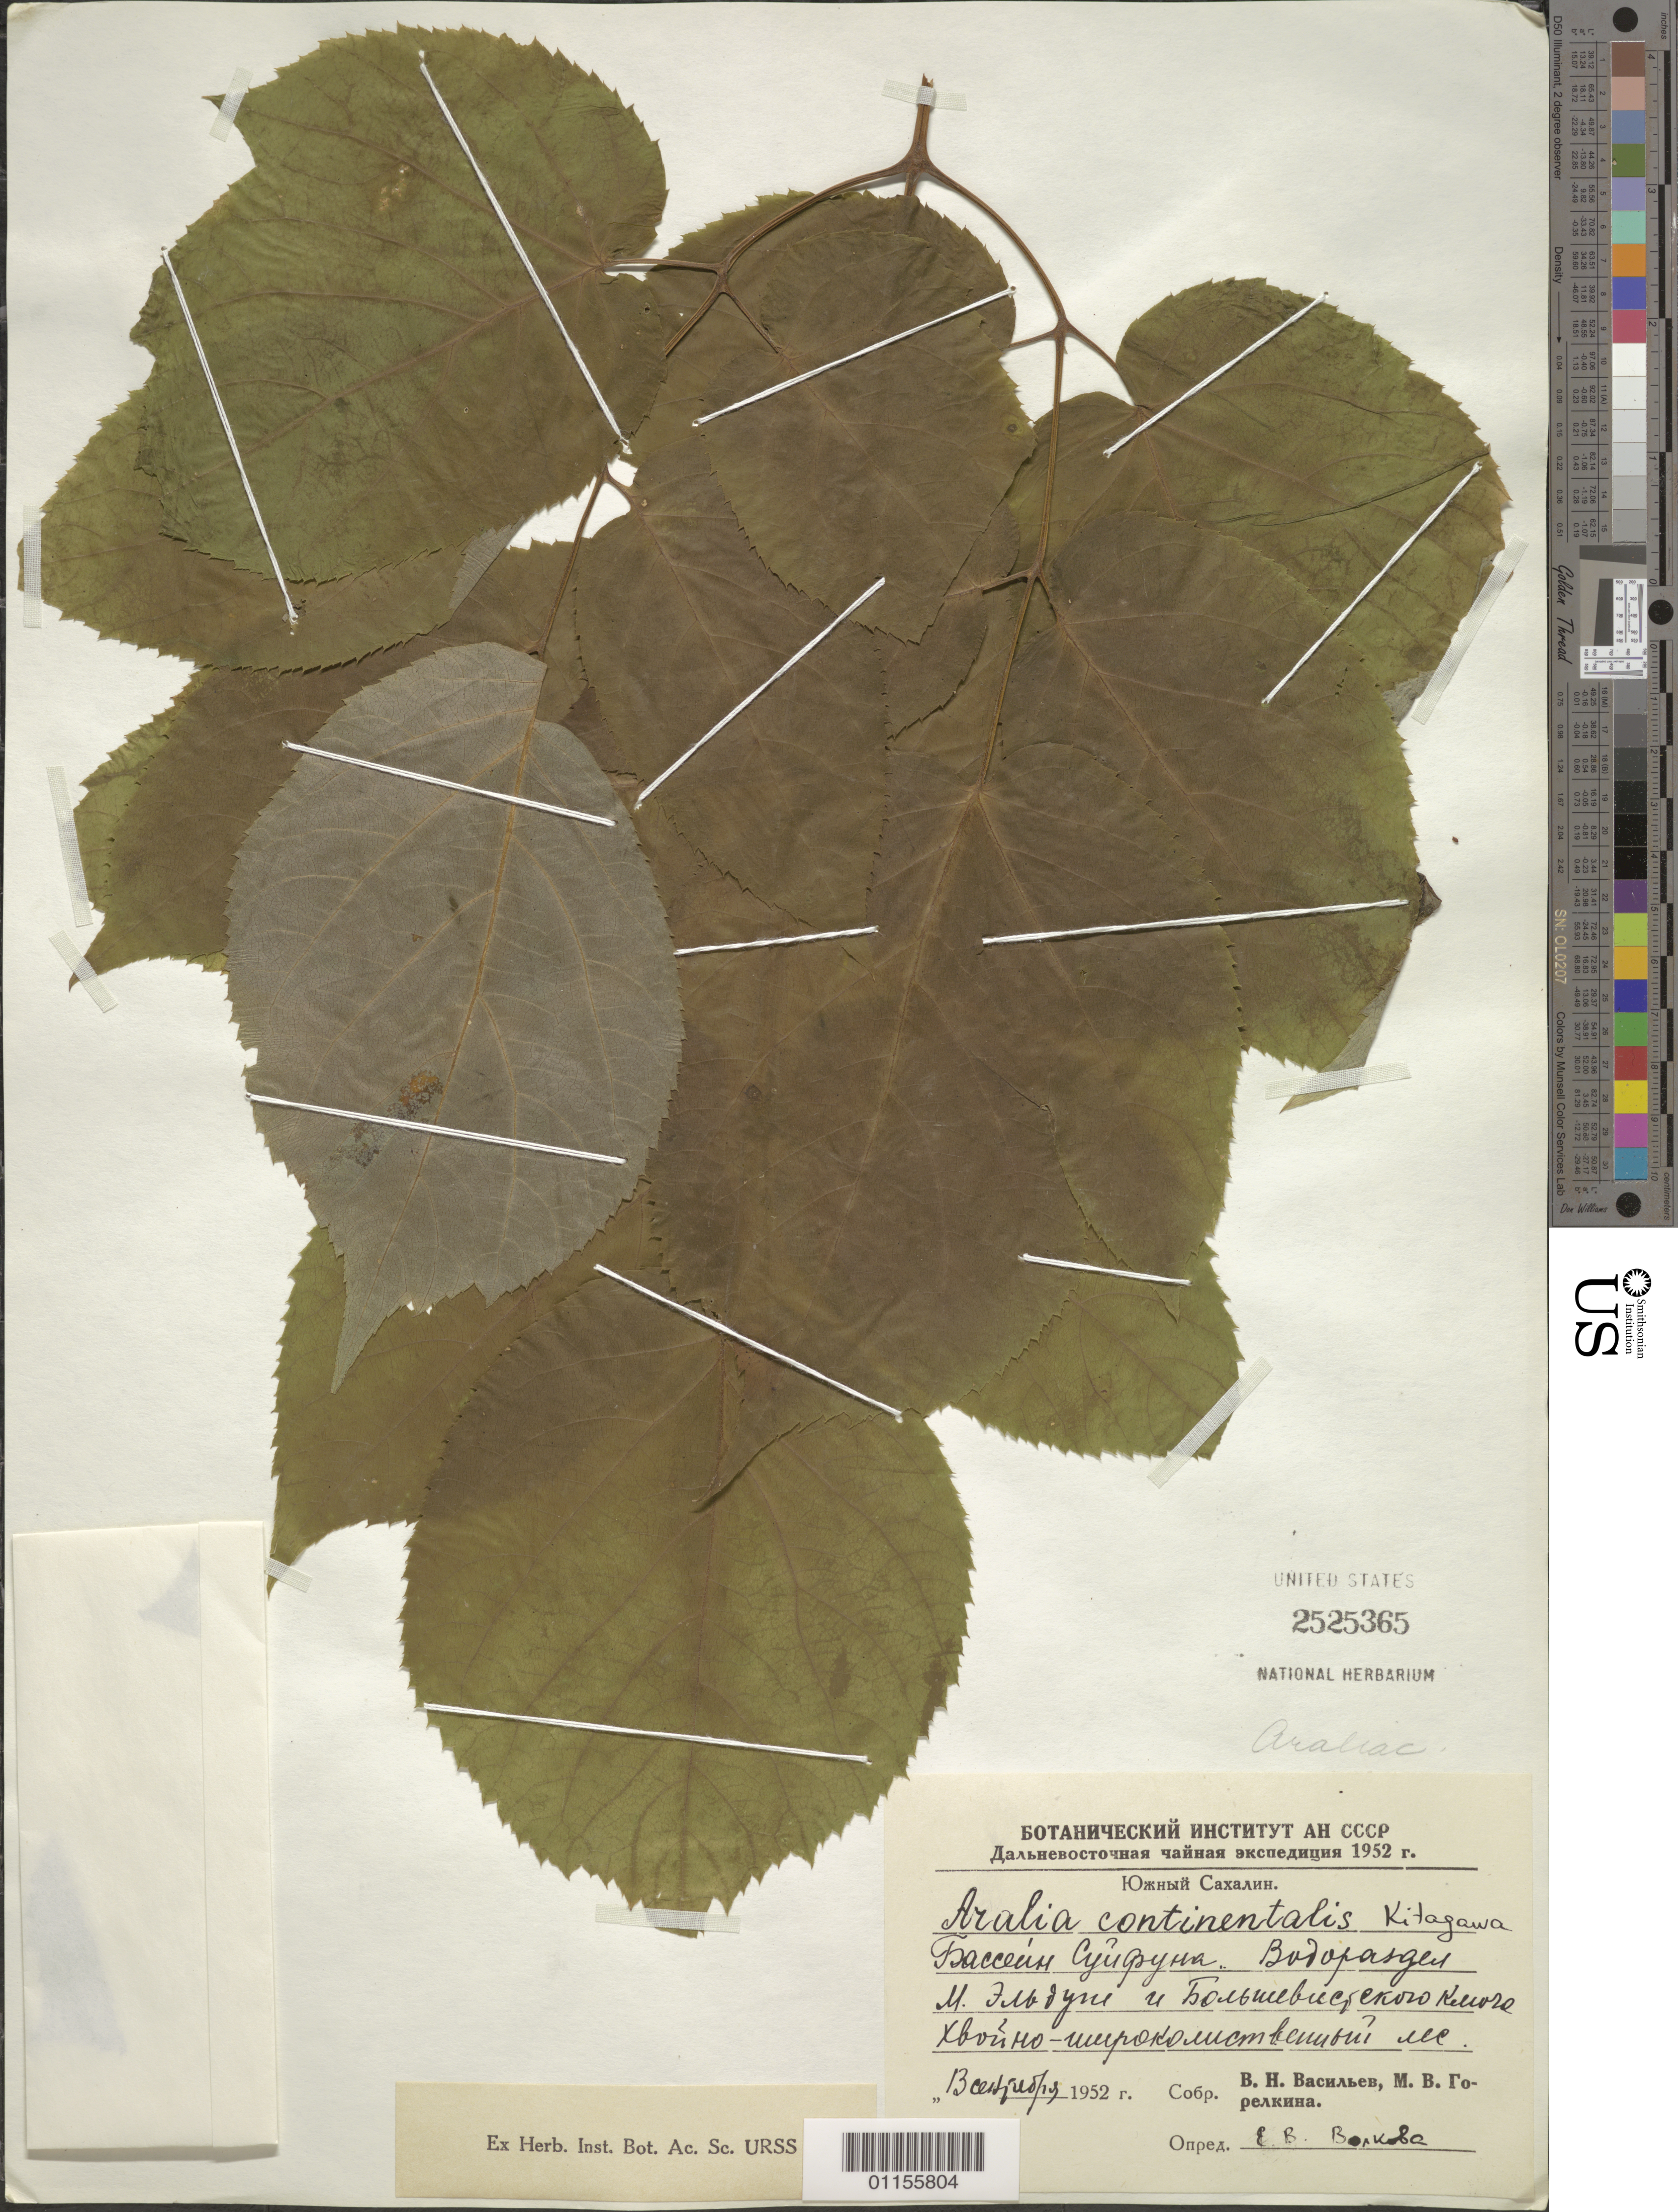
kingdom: Plantae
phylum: Tracheophyta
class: Magnoliopsida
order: Apiales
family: Araliaceae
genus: Aralia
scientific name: Aralia continentalis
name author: Kitag.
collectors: V. Vasil'ev & M. Gorelkina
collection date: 1952-09-13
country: Russian Federation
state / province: Sakhalin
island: Sakhalin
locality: S Sakhalin.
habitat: Forest.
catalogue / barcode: US 2525365